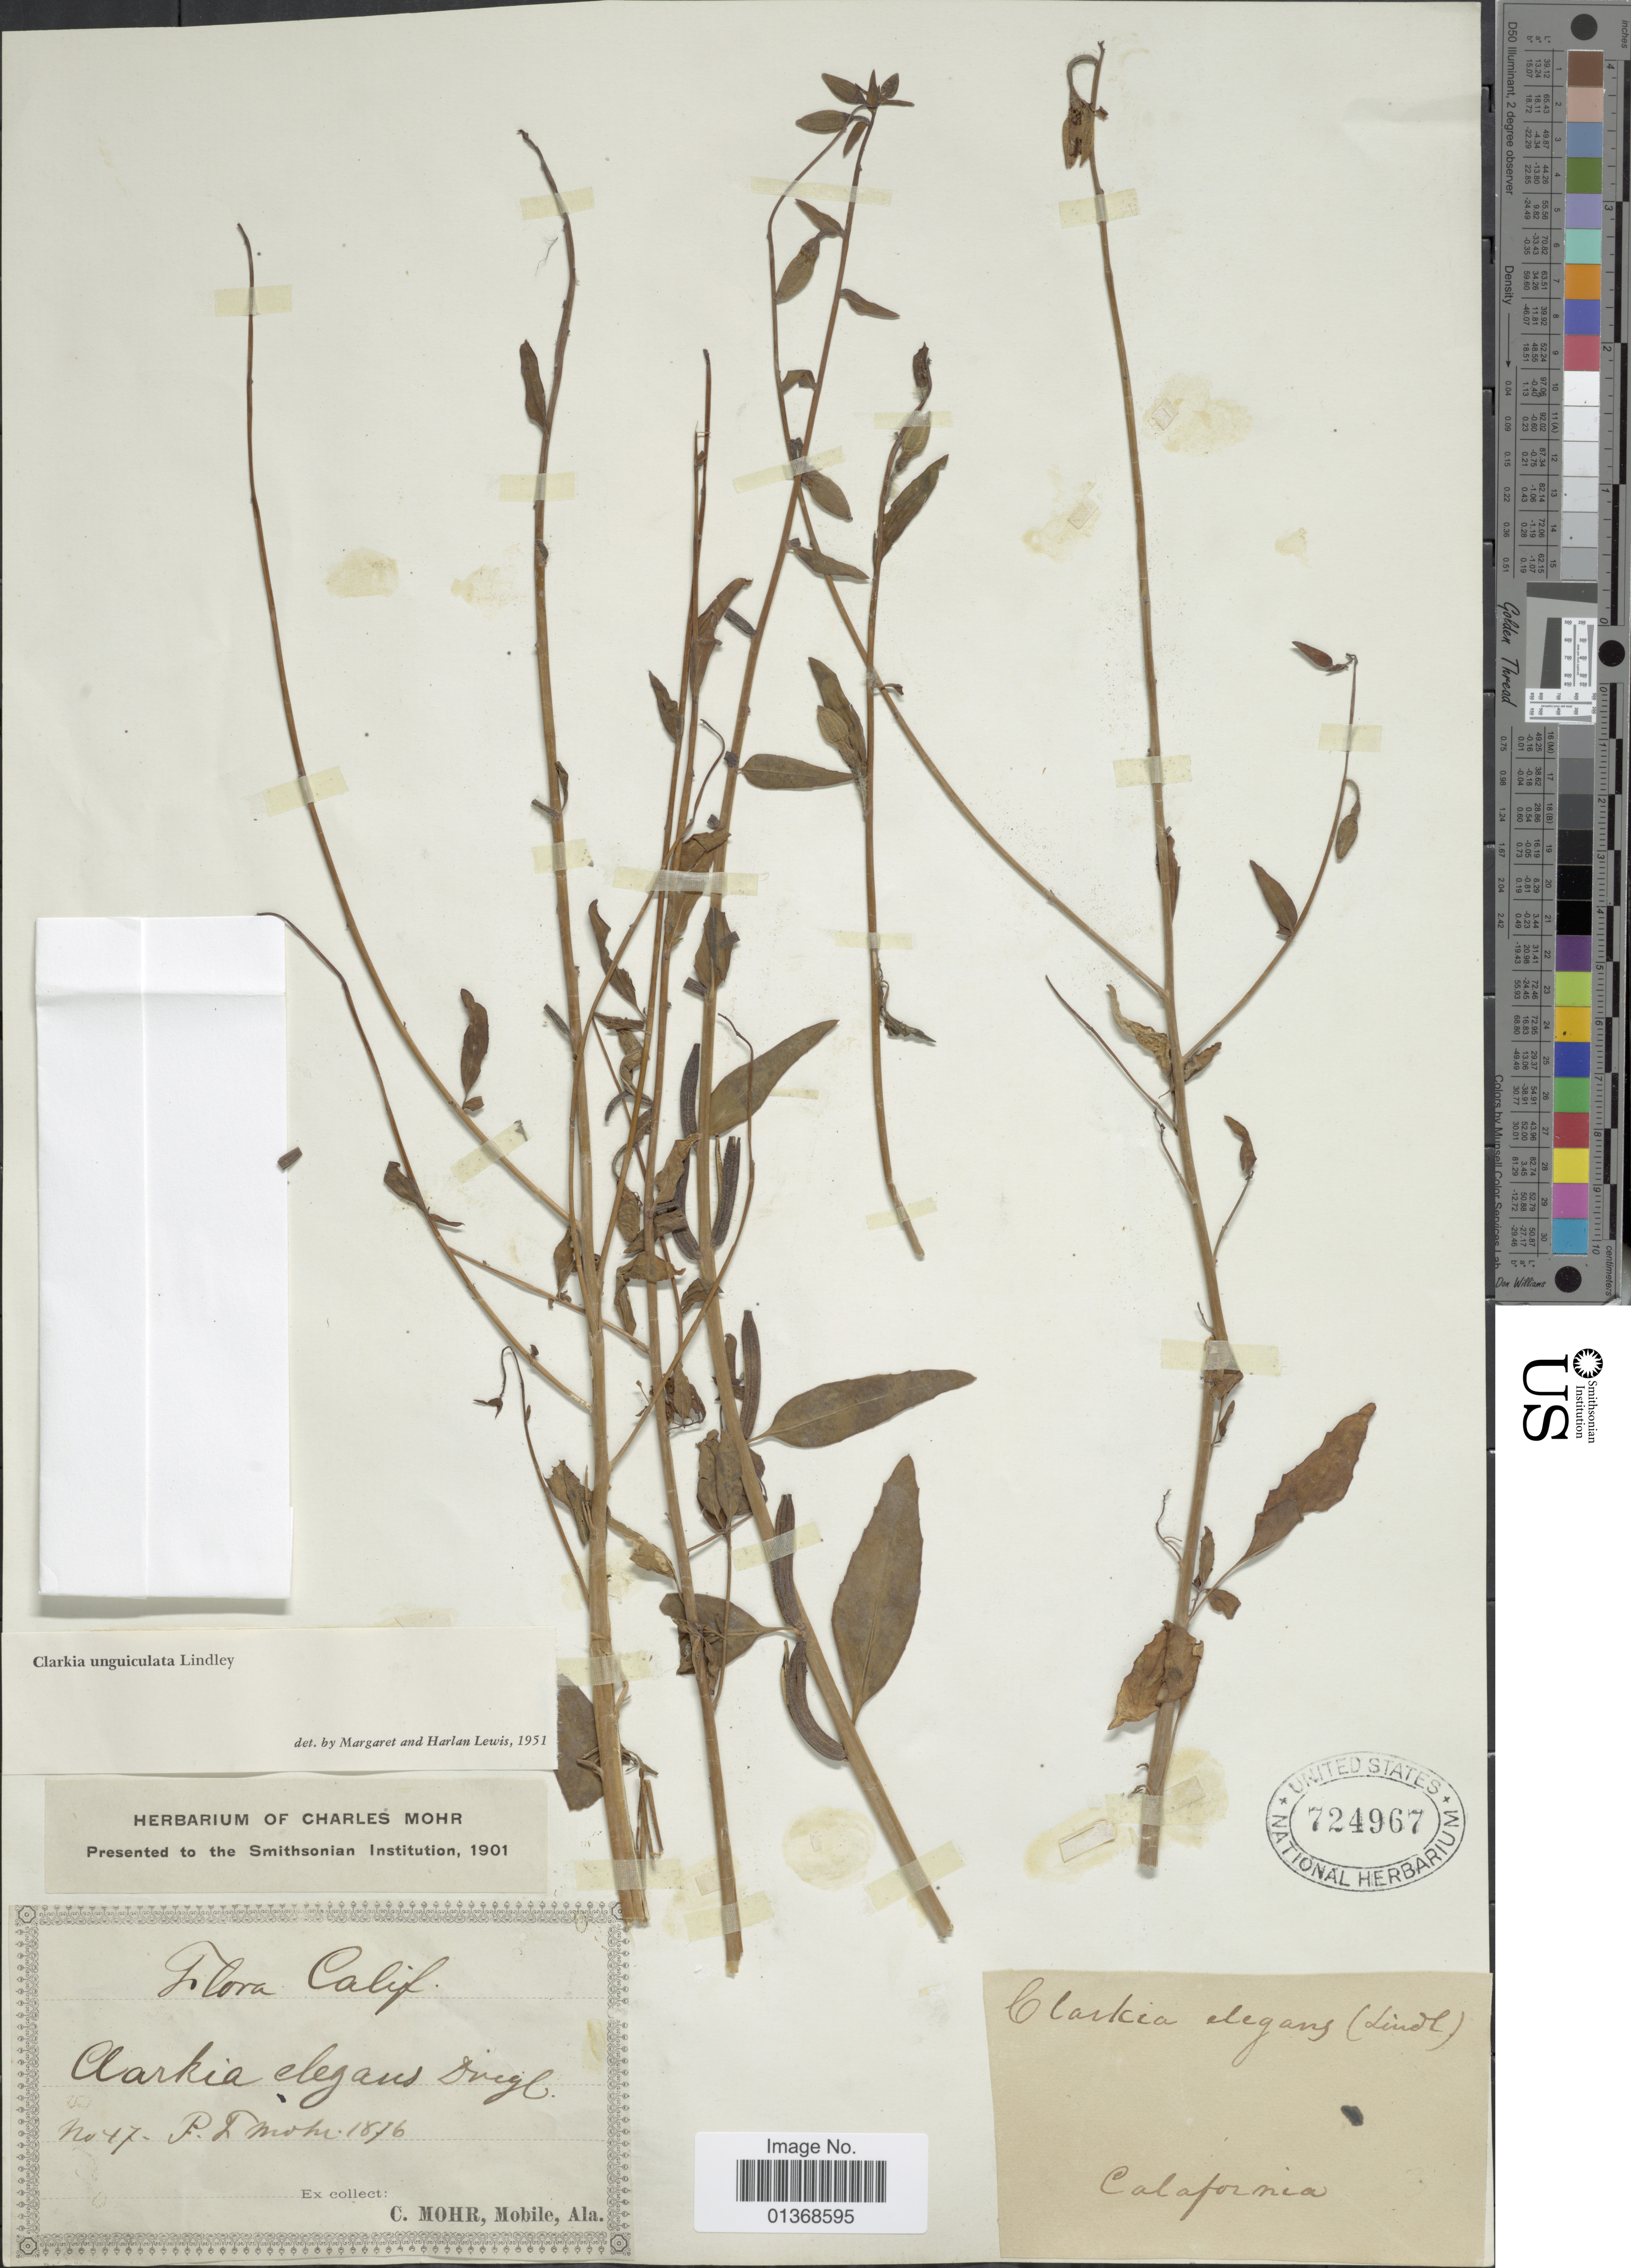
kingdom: Plantae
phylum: Tracheophyta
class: Magnoliopsida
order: Myrtales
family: Onagraceae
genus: Clarkia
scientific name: Clarkia unguiculata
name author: Lindl.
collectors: P. F. Mohr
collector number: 47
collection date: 1876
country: United States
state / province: California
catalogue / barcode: US 724967